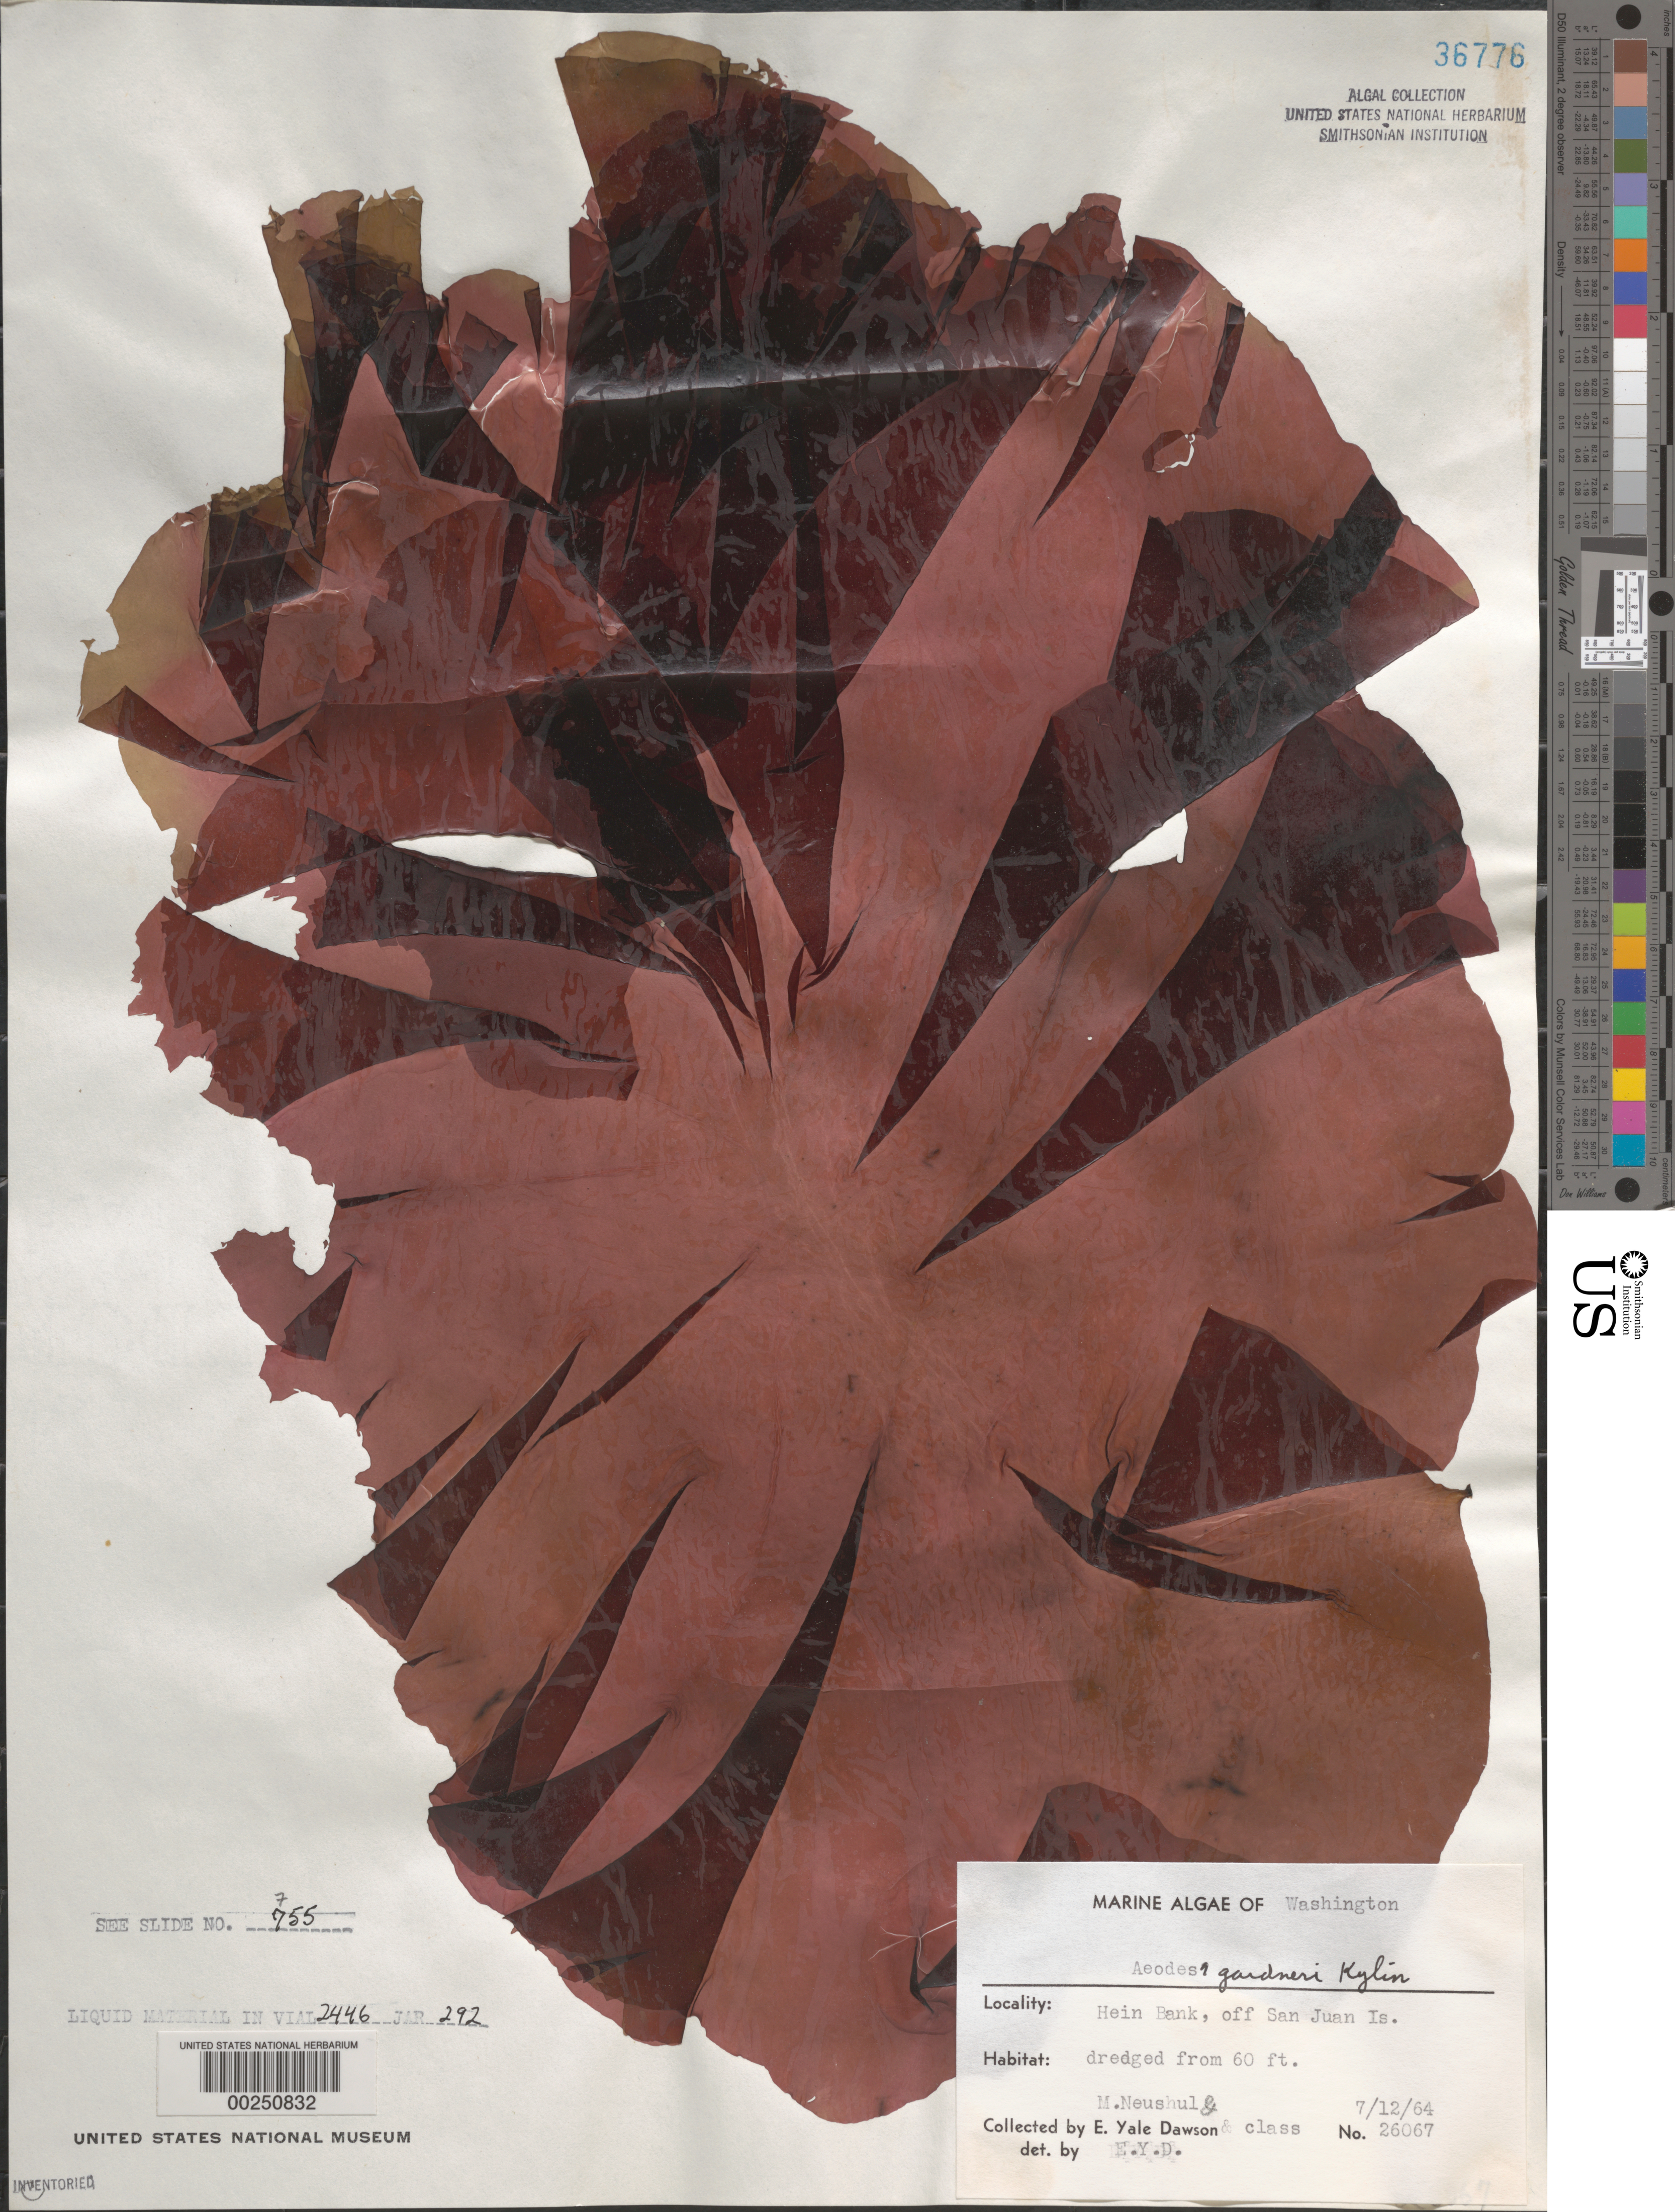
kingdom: Plantae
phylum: Rhodophyta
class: Florideophyceae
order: Halymeniales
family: Halymeniaceae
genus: Halymenia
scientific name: Halymenia gardneri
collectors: E. Y. Dawson, M. Neushul & Students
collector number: EYD 26067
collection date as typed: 12 Jul 1963 or 12 Jul 1964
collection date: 1963-07-12 or 1964-07-12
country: United States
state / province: Washington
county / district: San Juan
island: San Juan Island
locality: Hein Bank, off San Juan Island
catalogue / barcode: US 36776